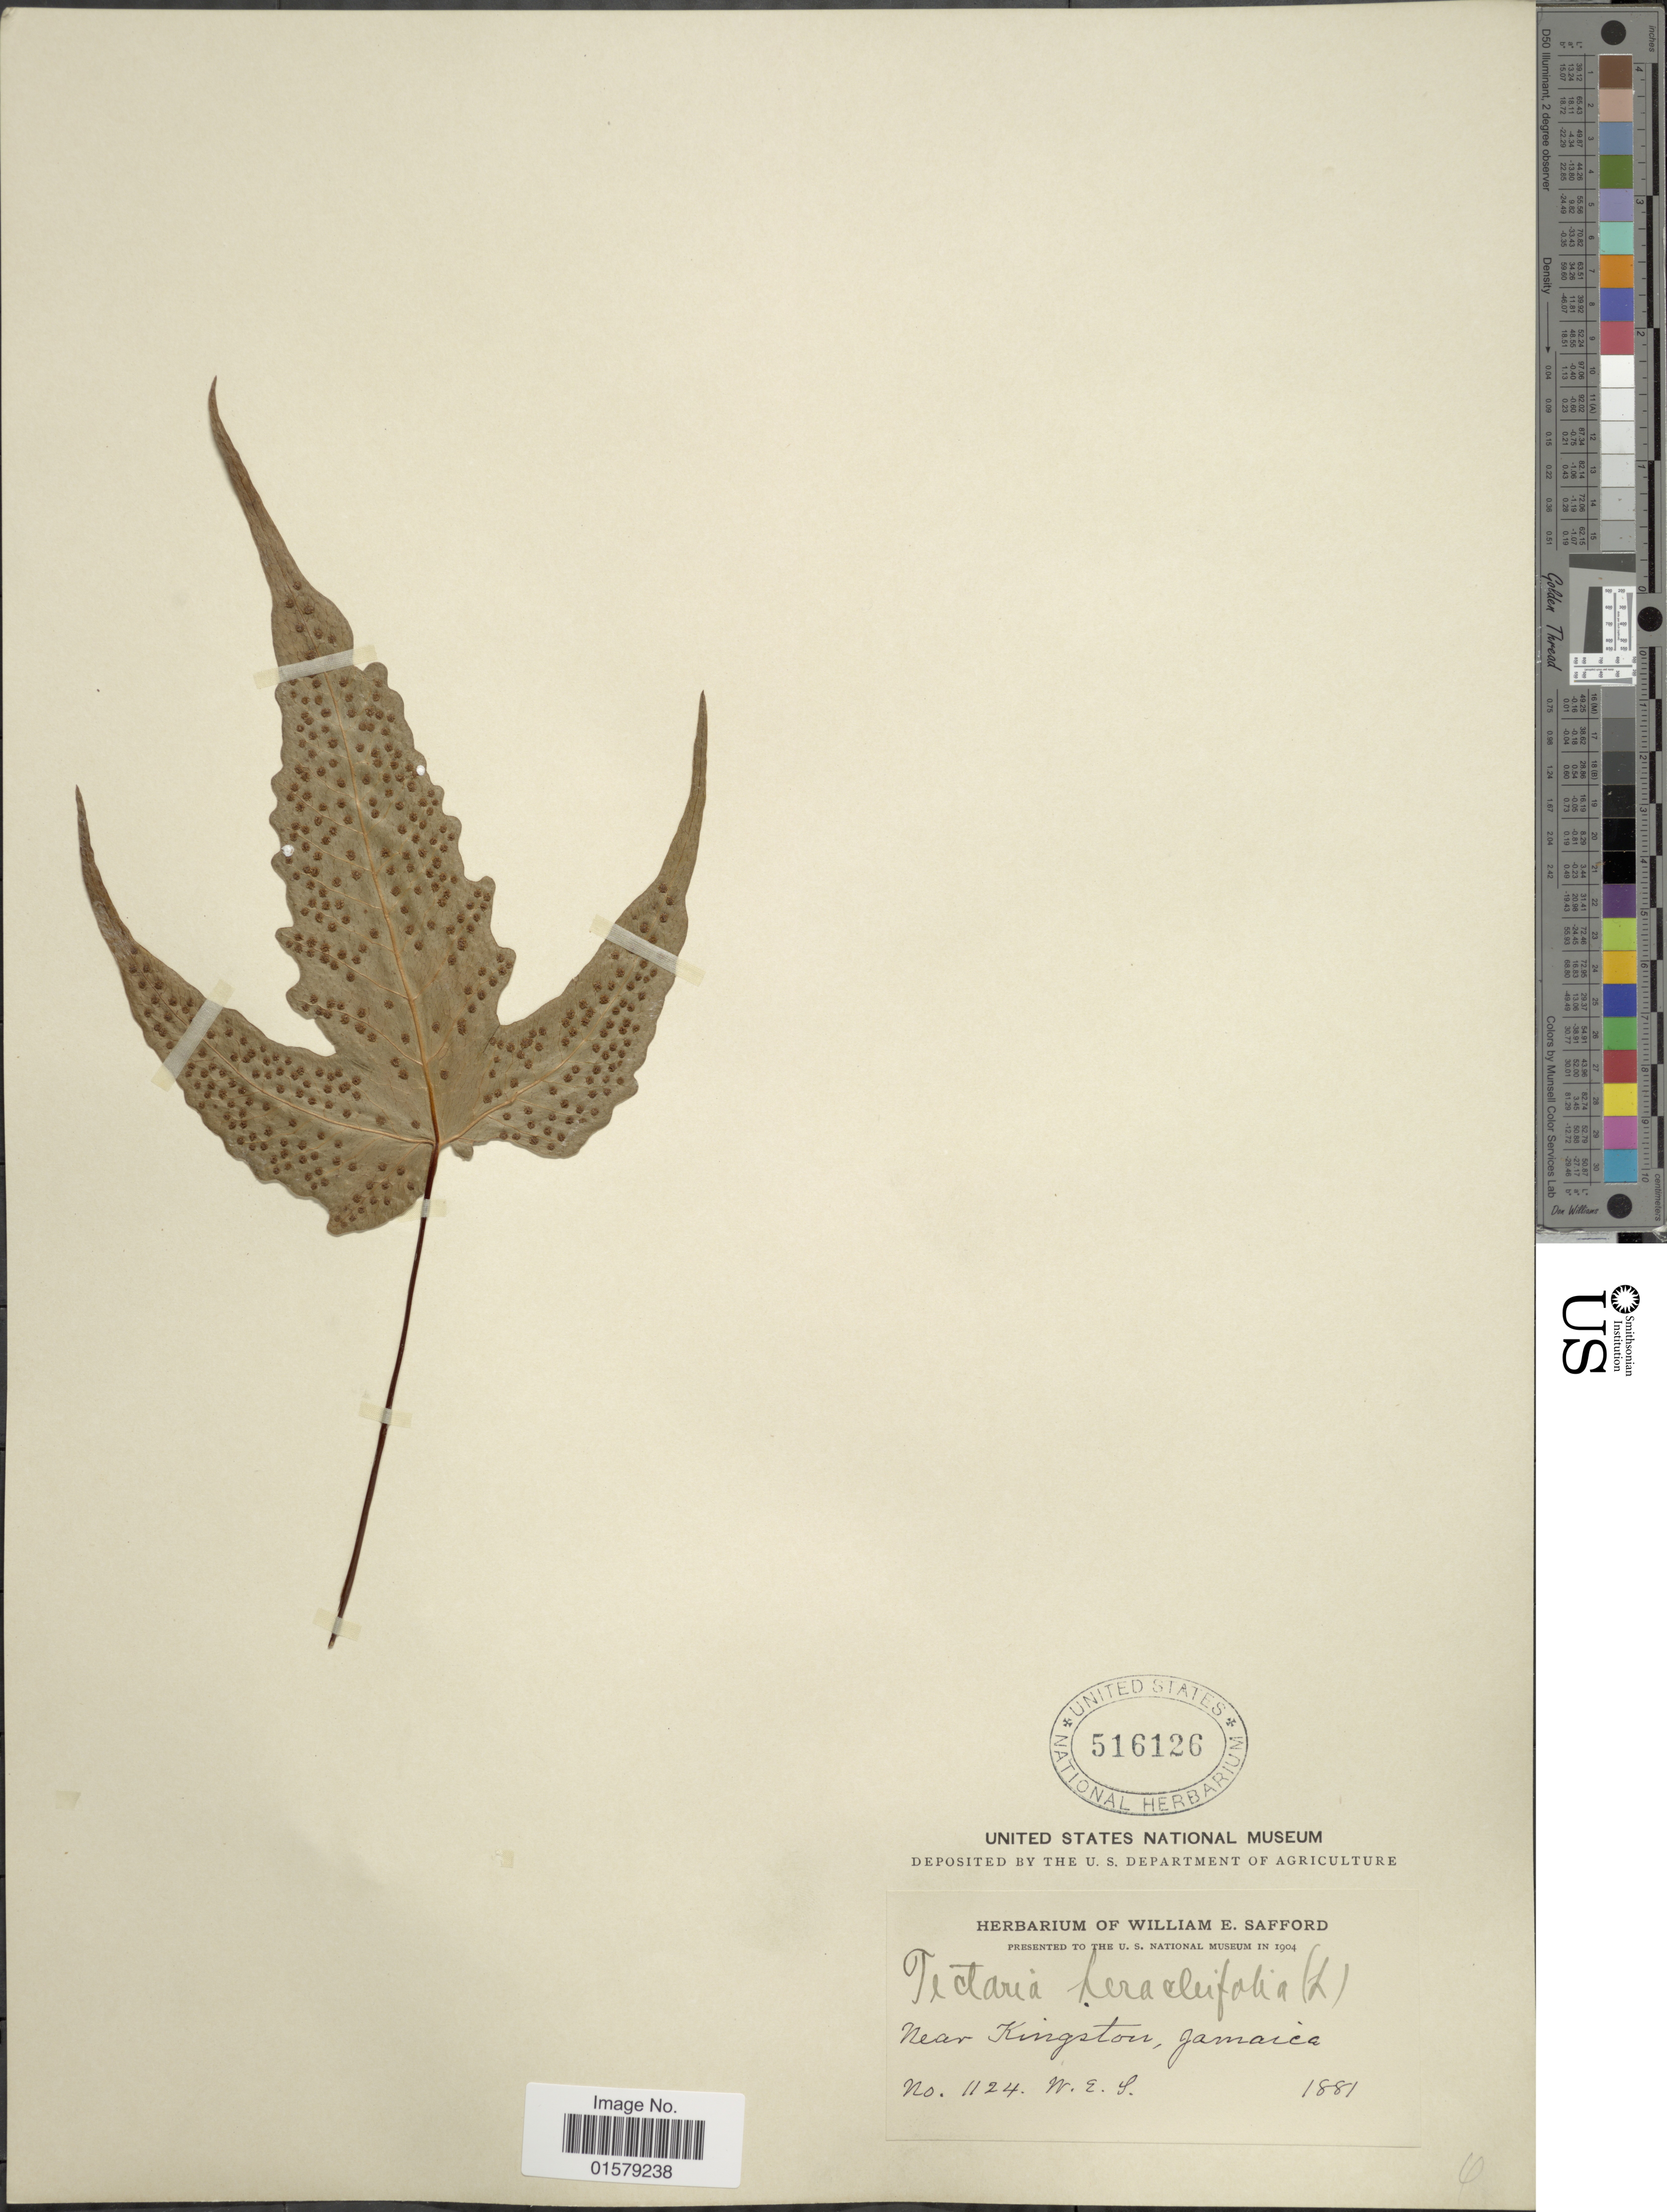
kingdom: Plantae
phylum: Tracheophyta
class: Polypodiopsida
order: Polypodiales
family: Tectariaceae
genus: Tectaria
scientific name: Tectaria heracleifolia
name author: (Willd.) Underw.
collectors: W. E. Safford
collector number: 1124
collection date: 1881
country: Jamaica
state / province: Kingston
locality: Near Kingston.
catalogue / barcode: US 516126